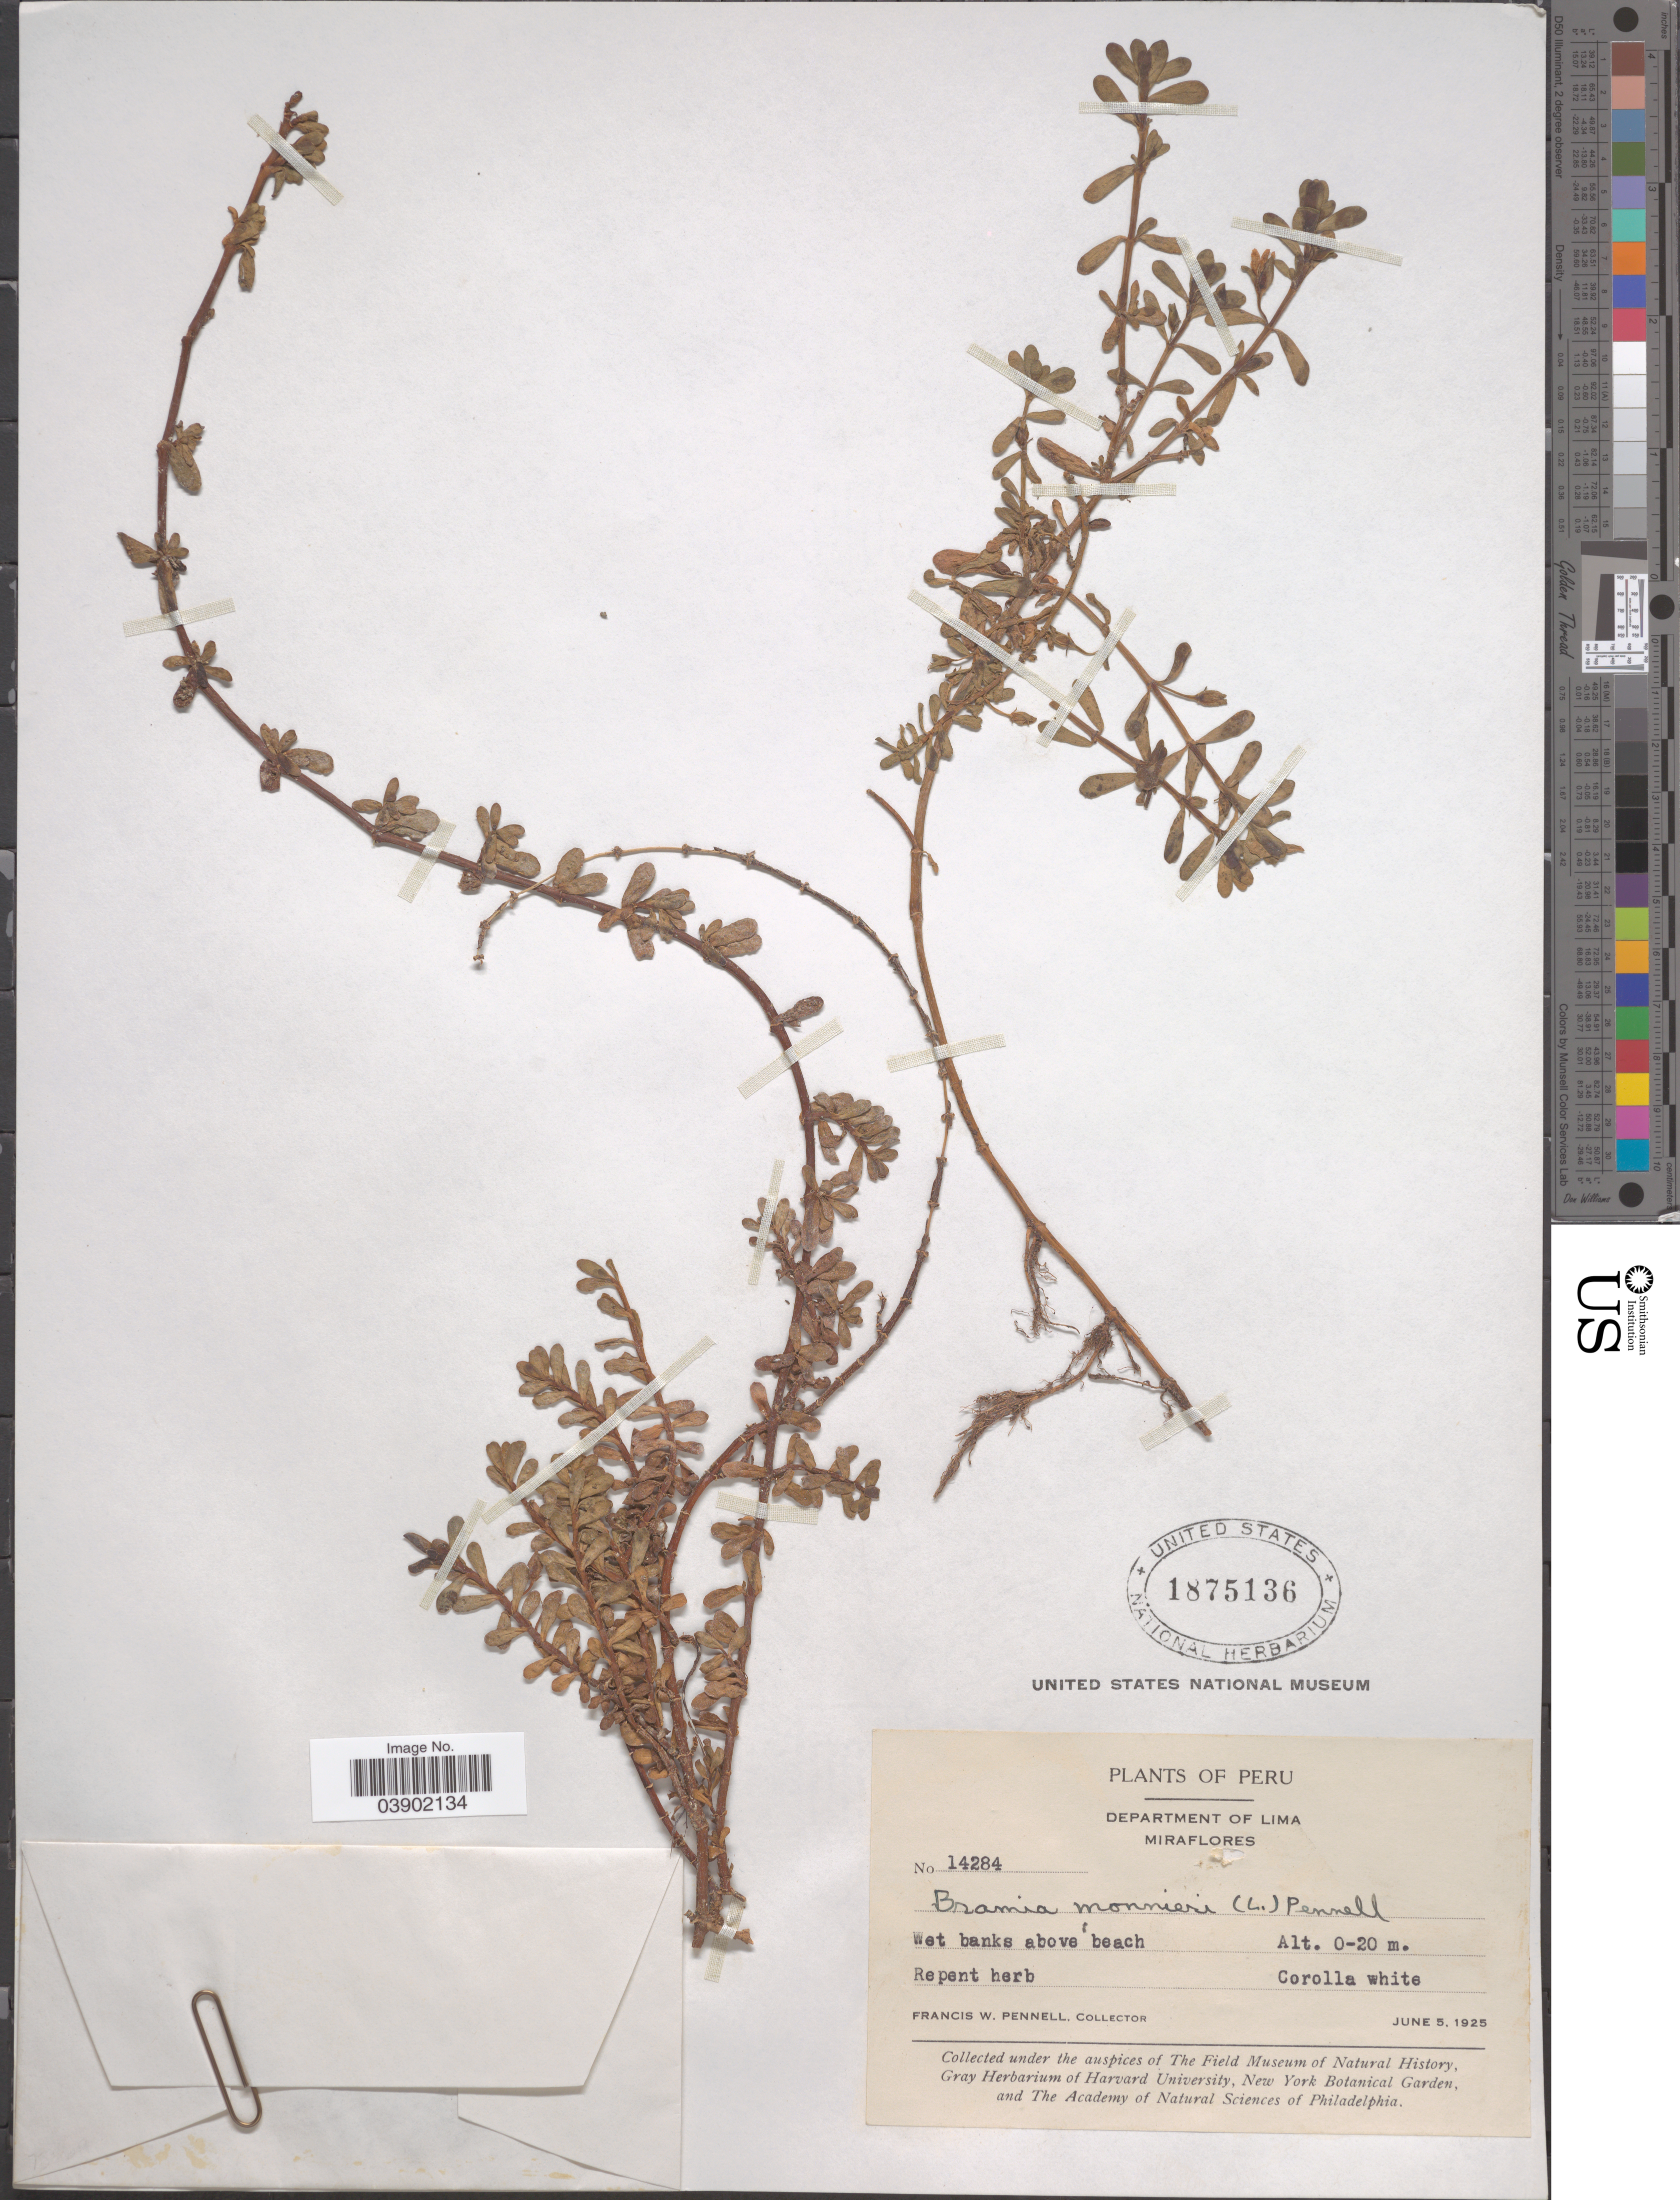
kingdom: Plantae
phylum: Tracheophyta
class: Magnoliopsida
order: Lamiales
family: Plantaginaceae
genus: Bacopa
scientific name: Bacopa monnieri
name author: (L.) Pennell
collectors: F. W. Pennell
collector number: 14284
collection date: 1925-06-05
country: Peru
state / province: Lima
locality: Department of Lima. Miraflores.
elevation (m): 0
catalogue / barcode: US 1875136